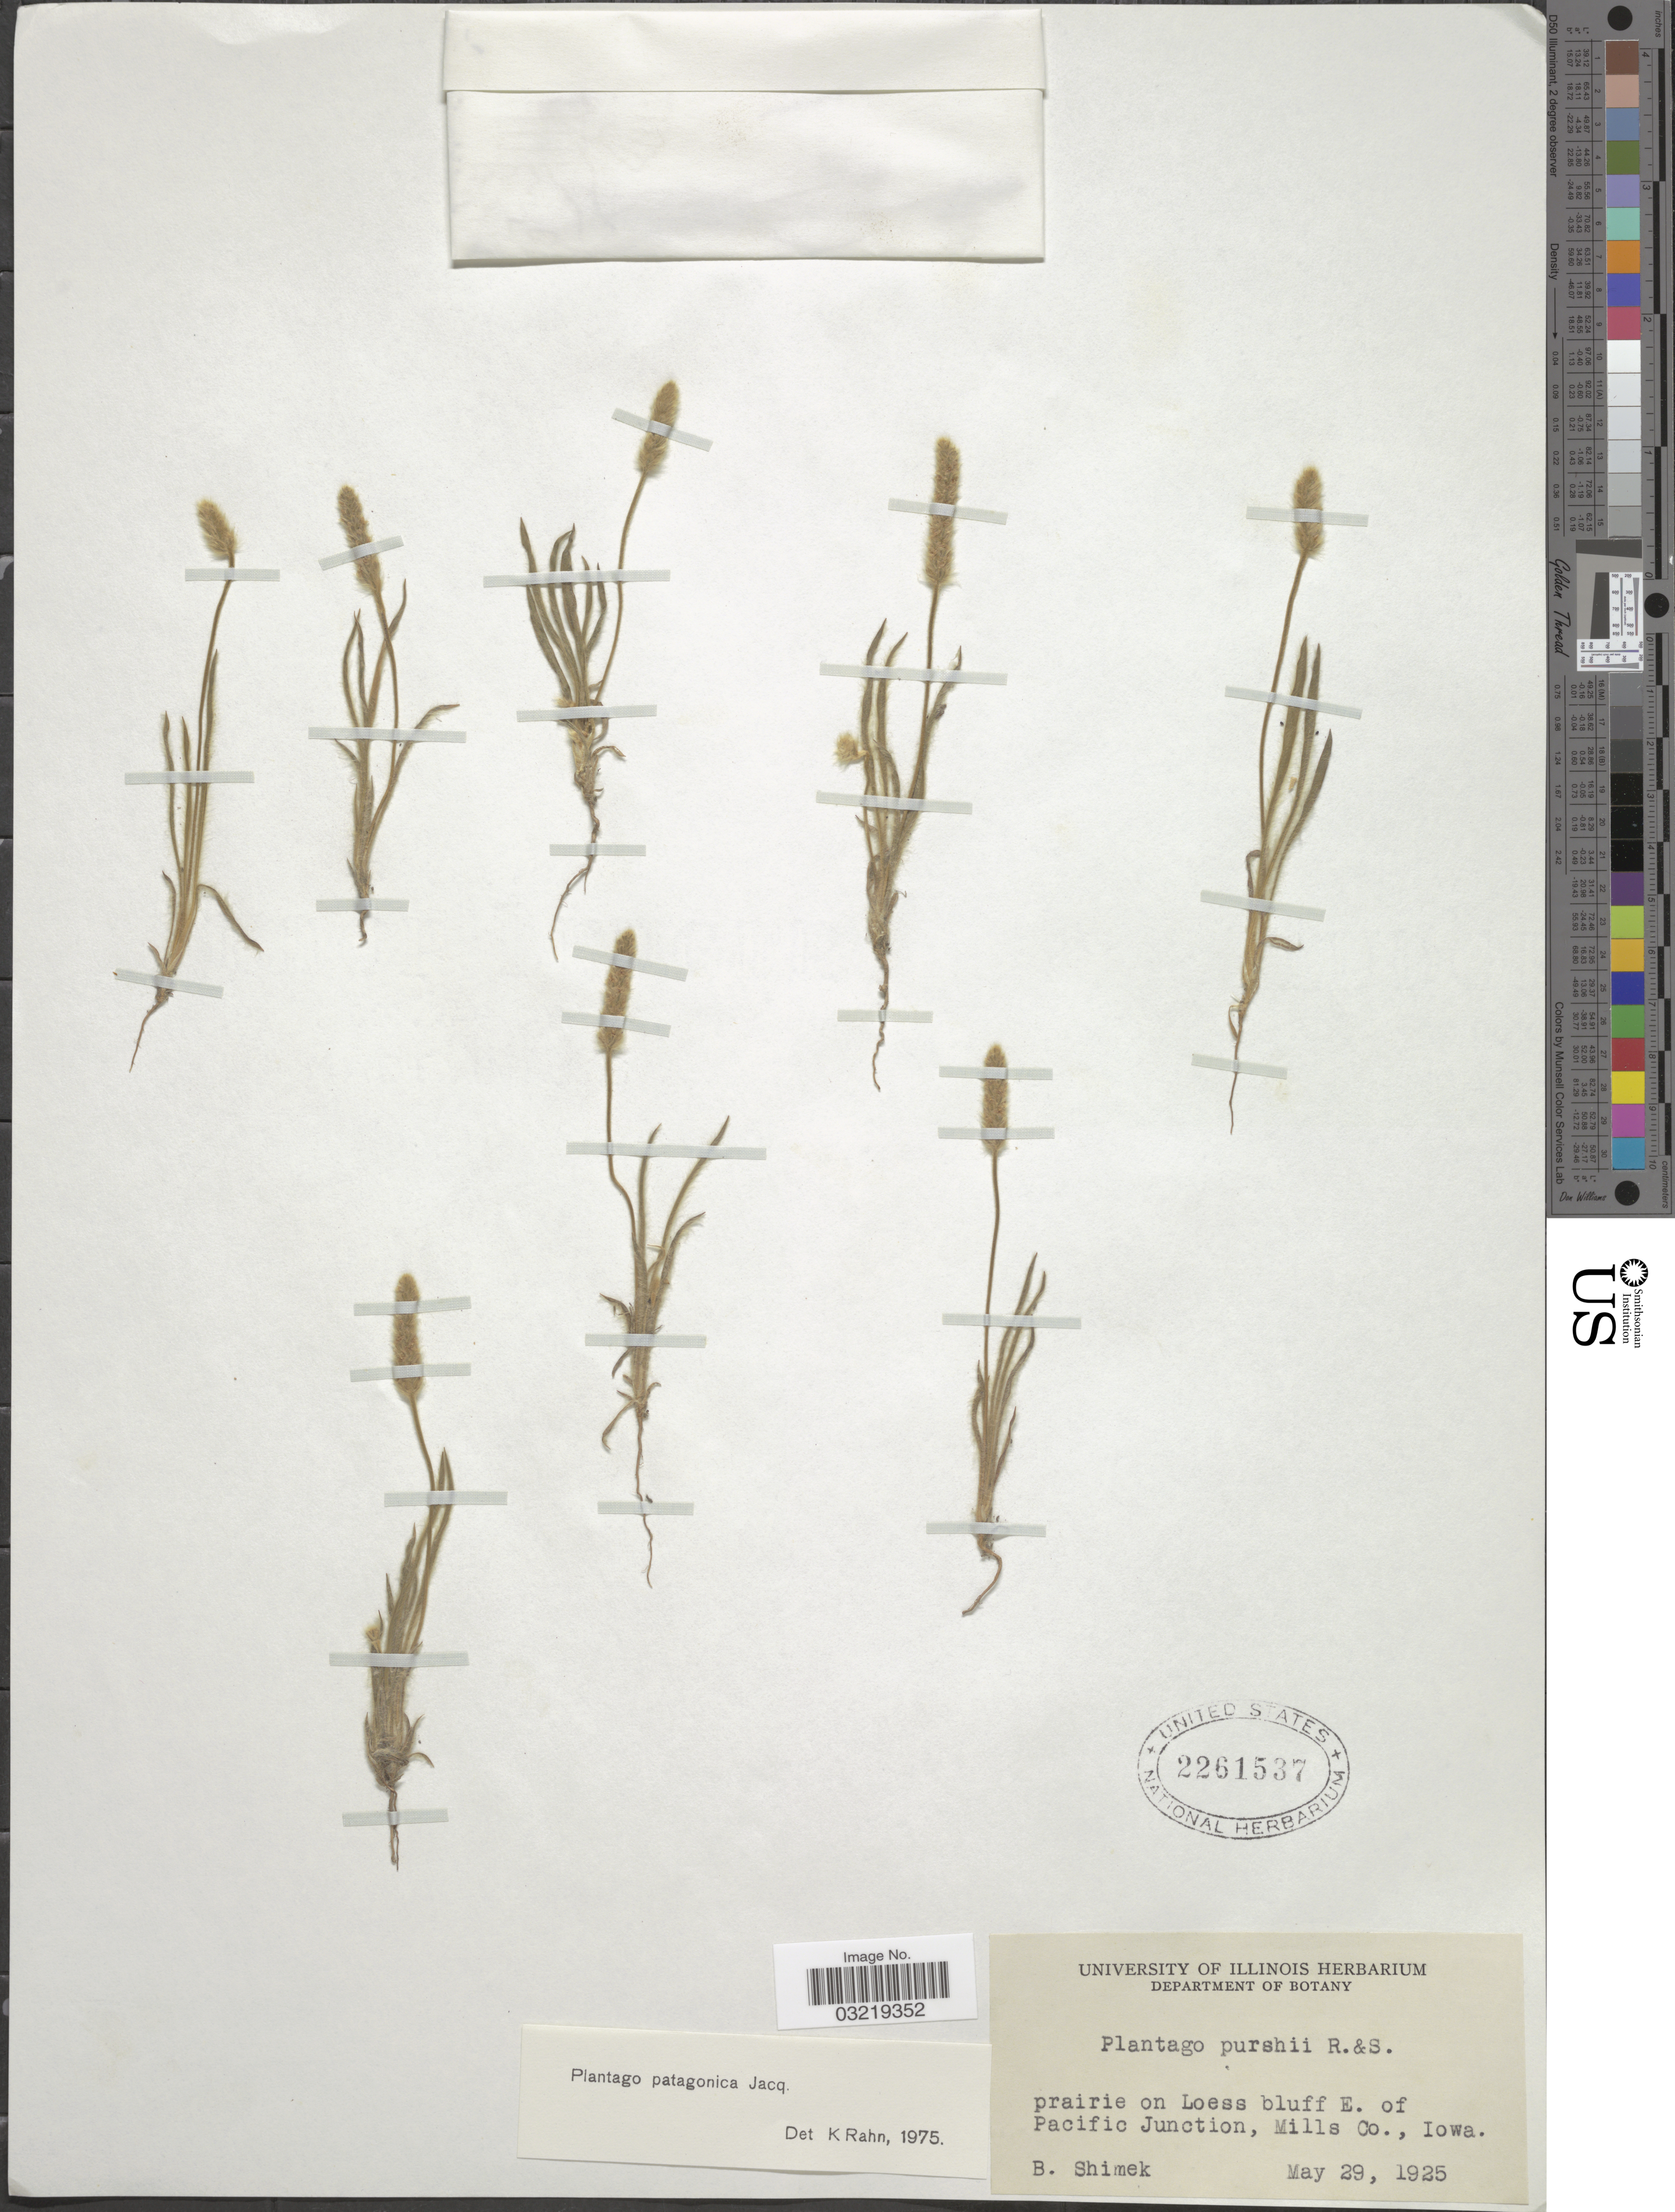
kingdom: Plantae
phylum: Tracheophyta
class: Magnoliopsida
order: Lamiales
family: Plantaginaceae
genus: Plantago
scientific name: Plantago patagonica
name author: Jacq.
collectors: B. Shimek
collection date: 1925-05-29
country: United States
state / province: Iowa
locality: Prairie on Loess bluff E. of Pacific Junction, Mills Co.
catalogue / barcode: US 2261537